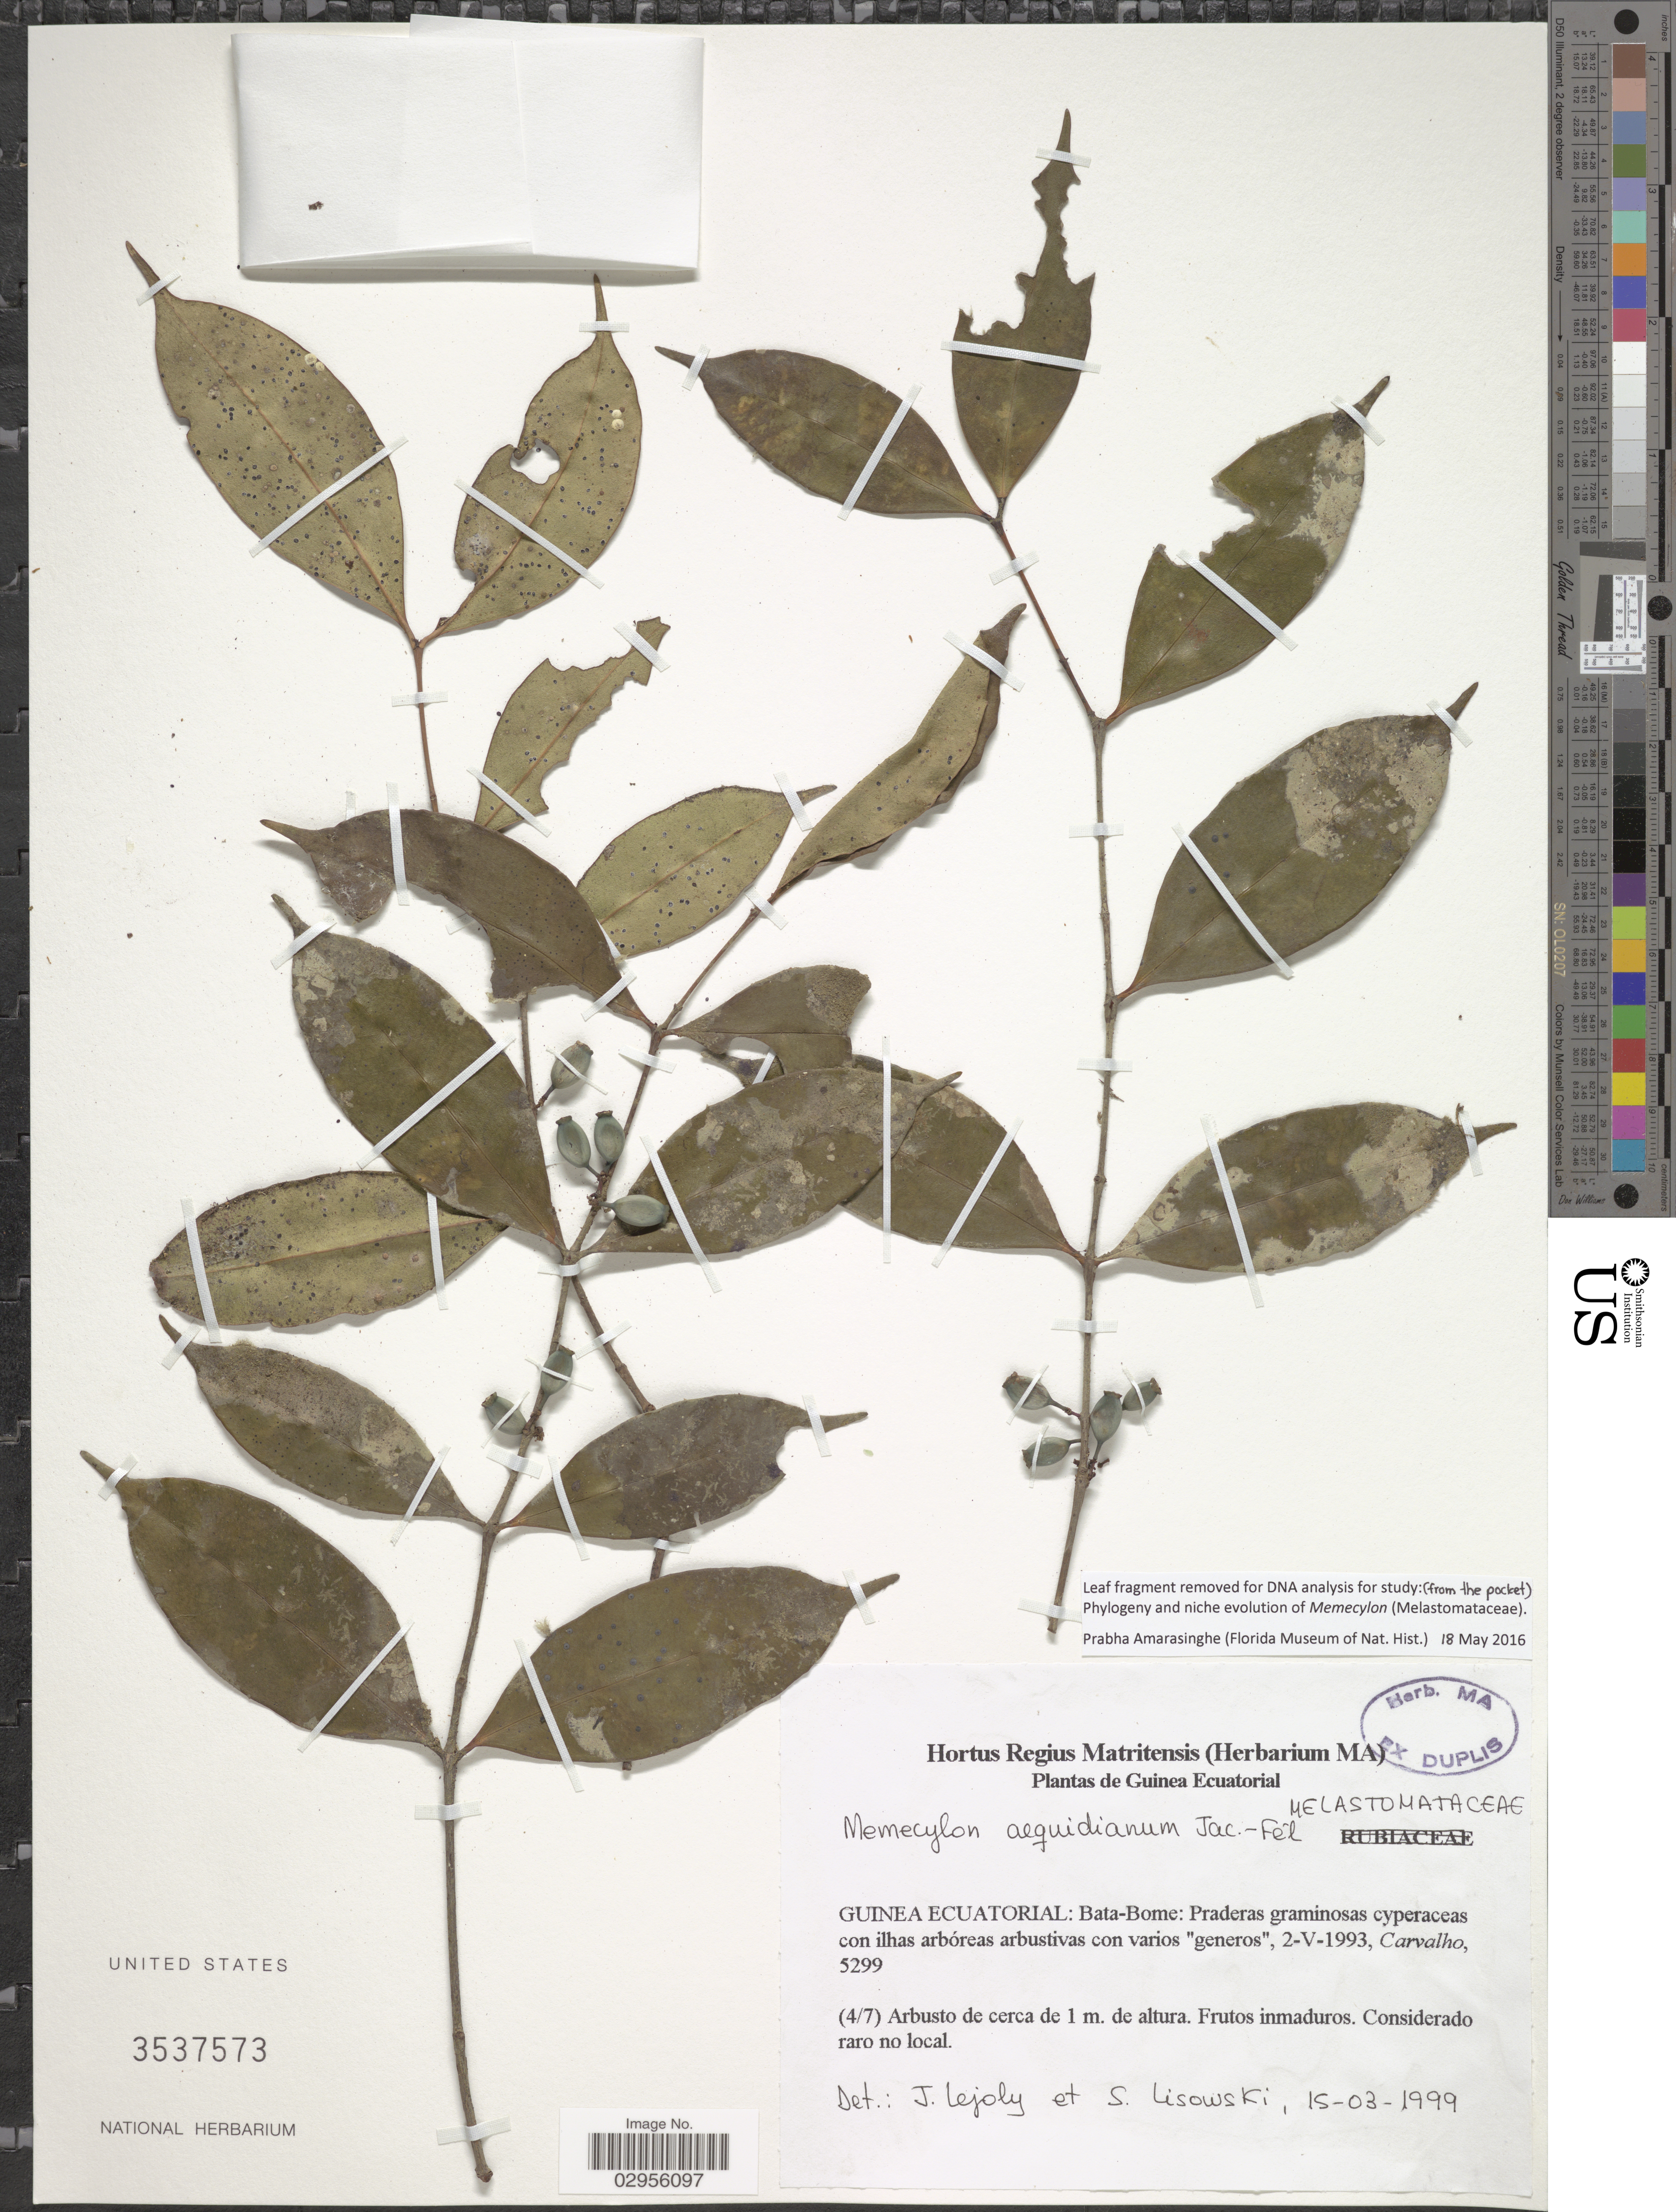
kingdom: Plantae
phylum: Tracheophyta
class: Magnoliopsida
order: Myrtales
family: Melastomataceae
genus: Memecylon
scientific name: Memecylon aequidianum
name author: Jacq.-Fél.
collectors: Carvalho, --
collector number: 5299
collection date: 1993-05-02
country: Equatorial Guinea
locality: Guinea Ecuatorial: Bata-Bome.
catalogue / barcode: US 3537573